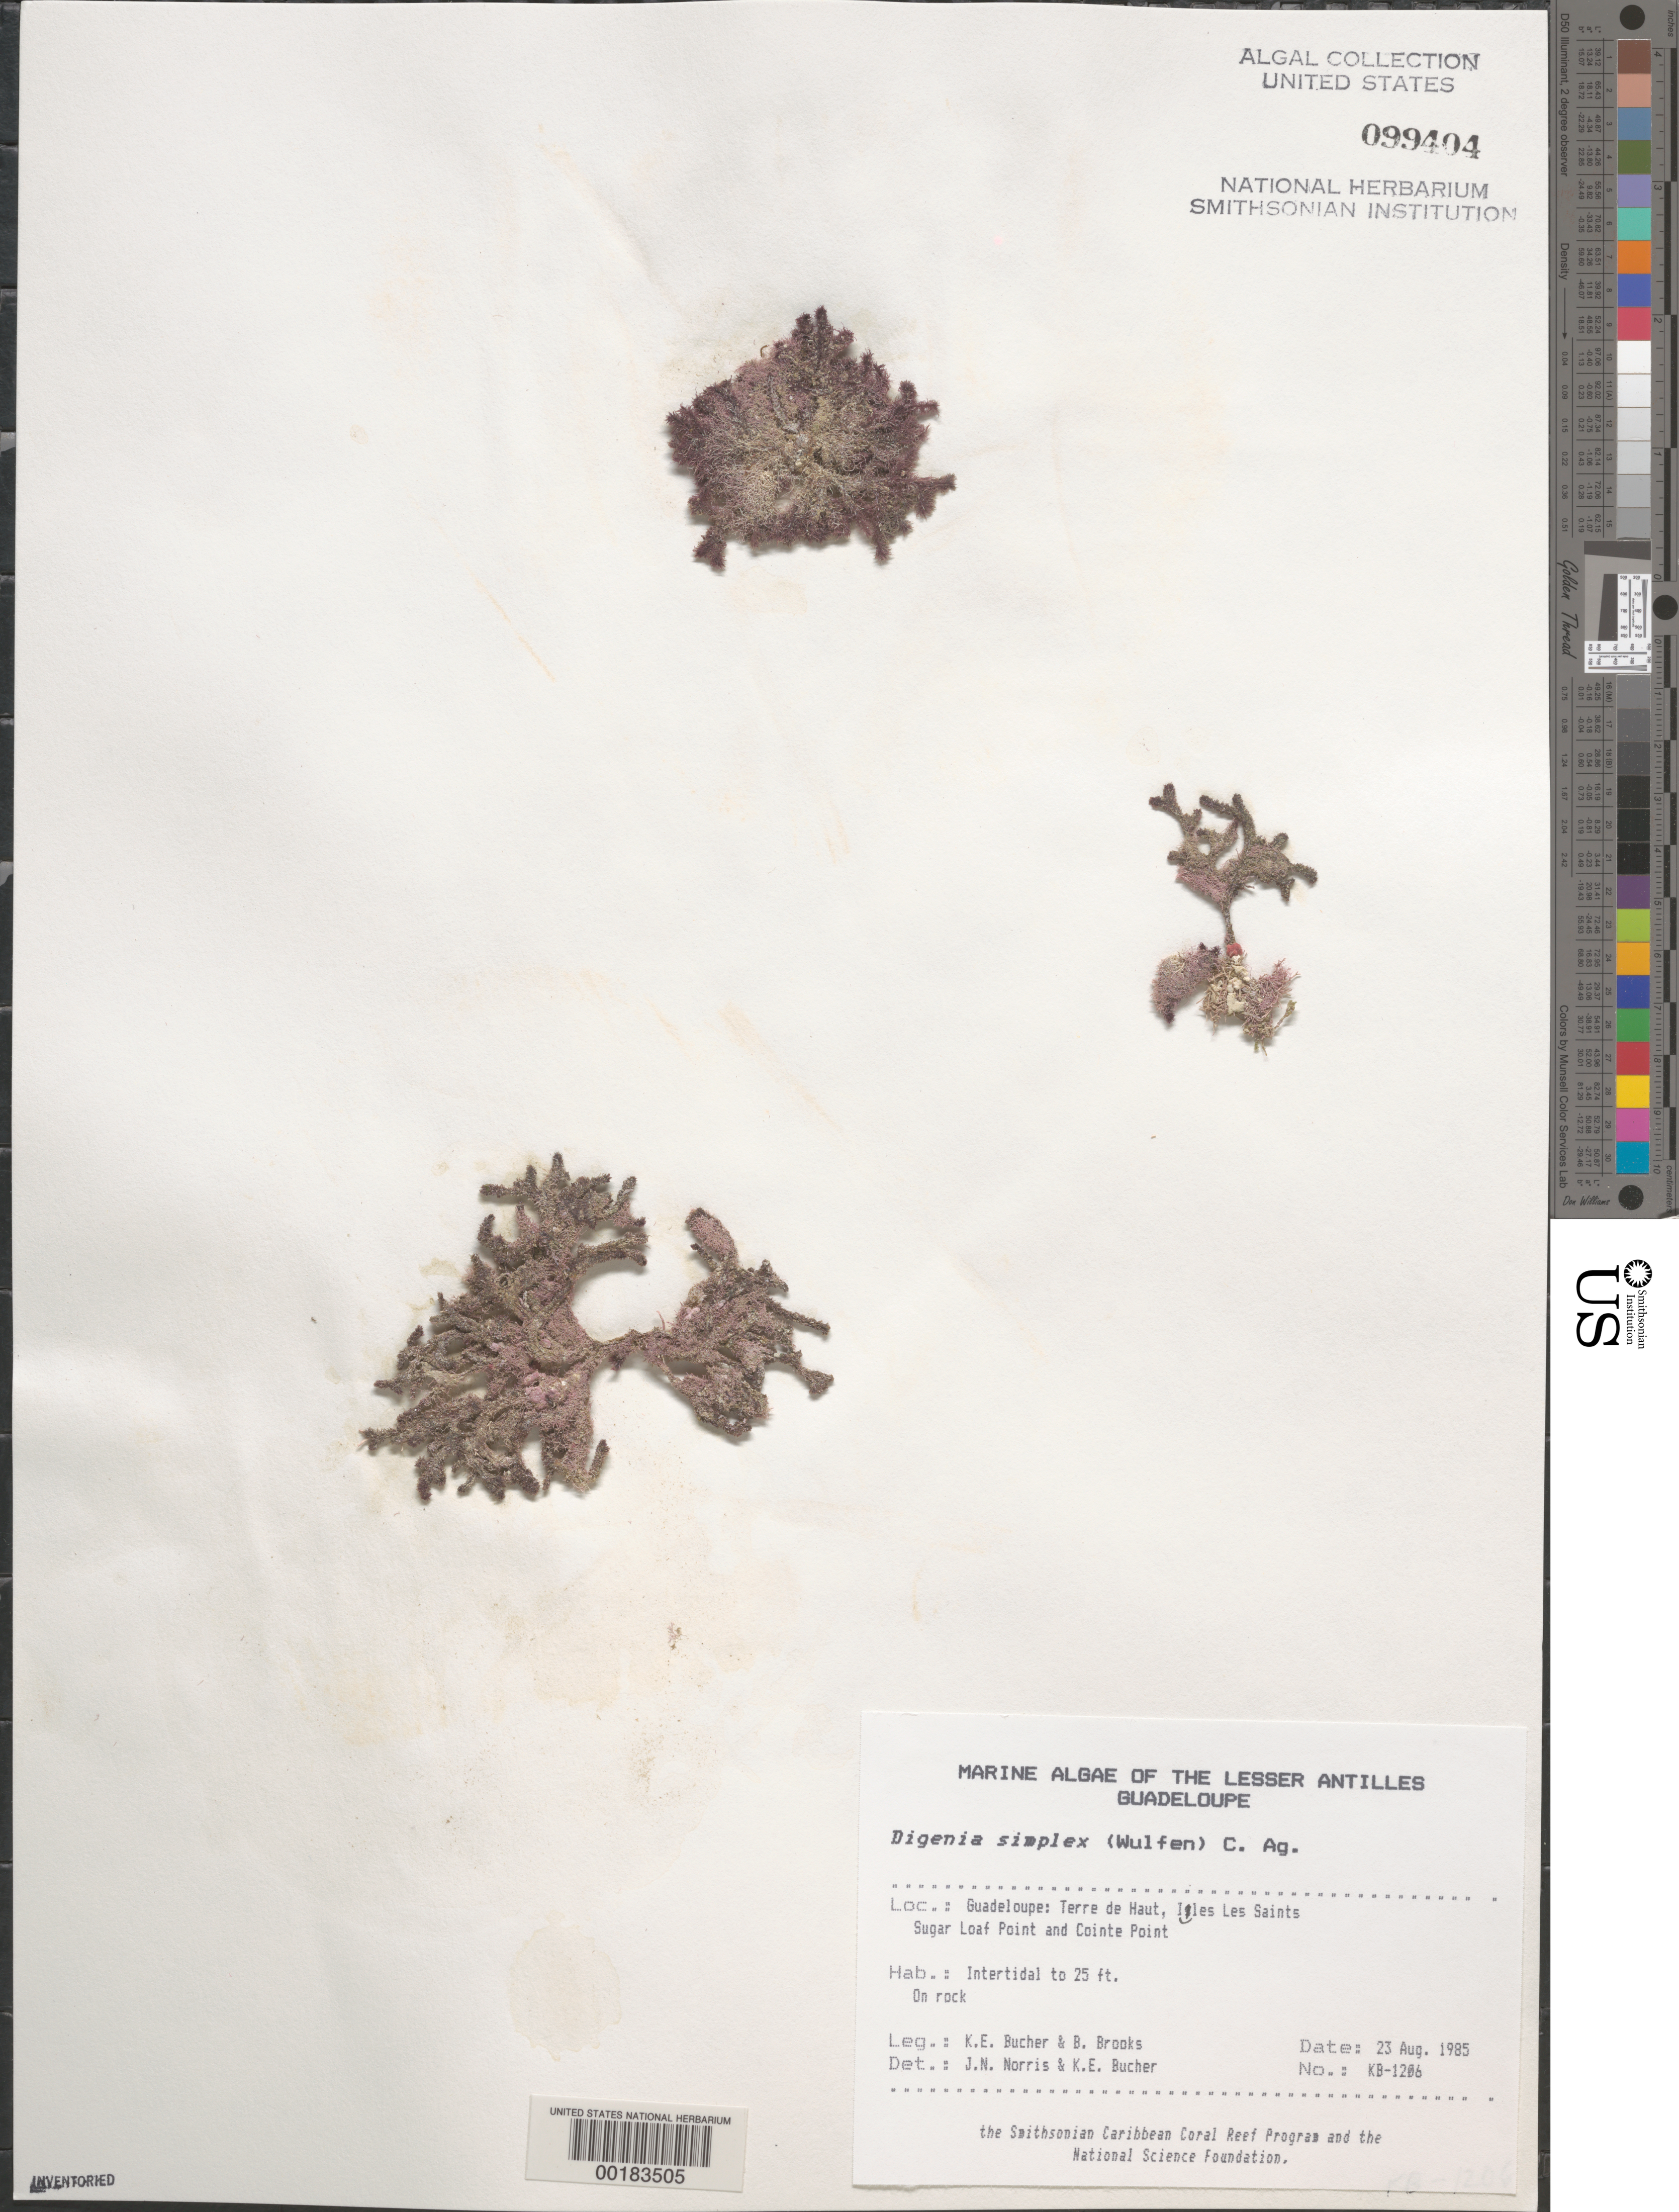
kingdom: Plantae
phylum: Rhodophyta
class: Florideophyceae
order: Ceramiales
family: Rhodomelaceae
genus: Digenea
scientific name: Digenea simplex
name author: (Wulfen) C. Agardh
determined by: Norris, J. N.; Bucher, K. E.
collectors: K. E. Bucher & B. Brooks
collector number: Kb-1206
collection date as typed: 23 Aug 1985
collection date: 1985-08-23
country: Guadeloupe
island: Iles des Saintes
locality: Sugar Loaf Point and Cointe Point, Terre de Haut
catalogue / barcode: US 99404